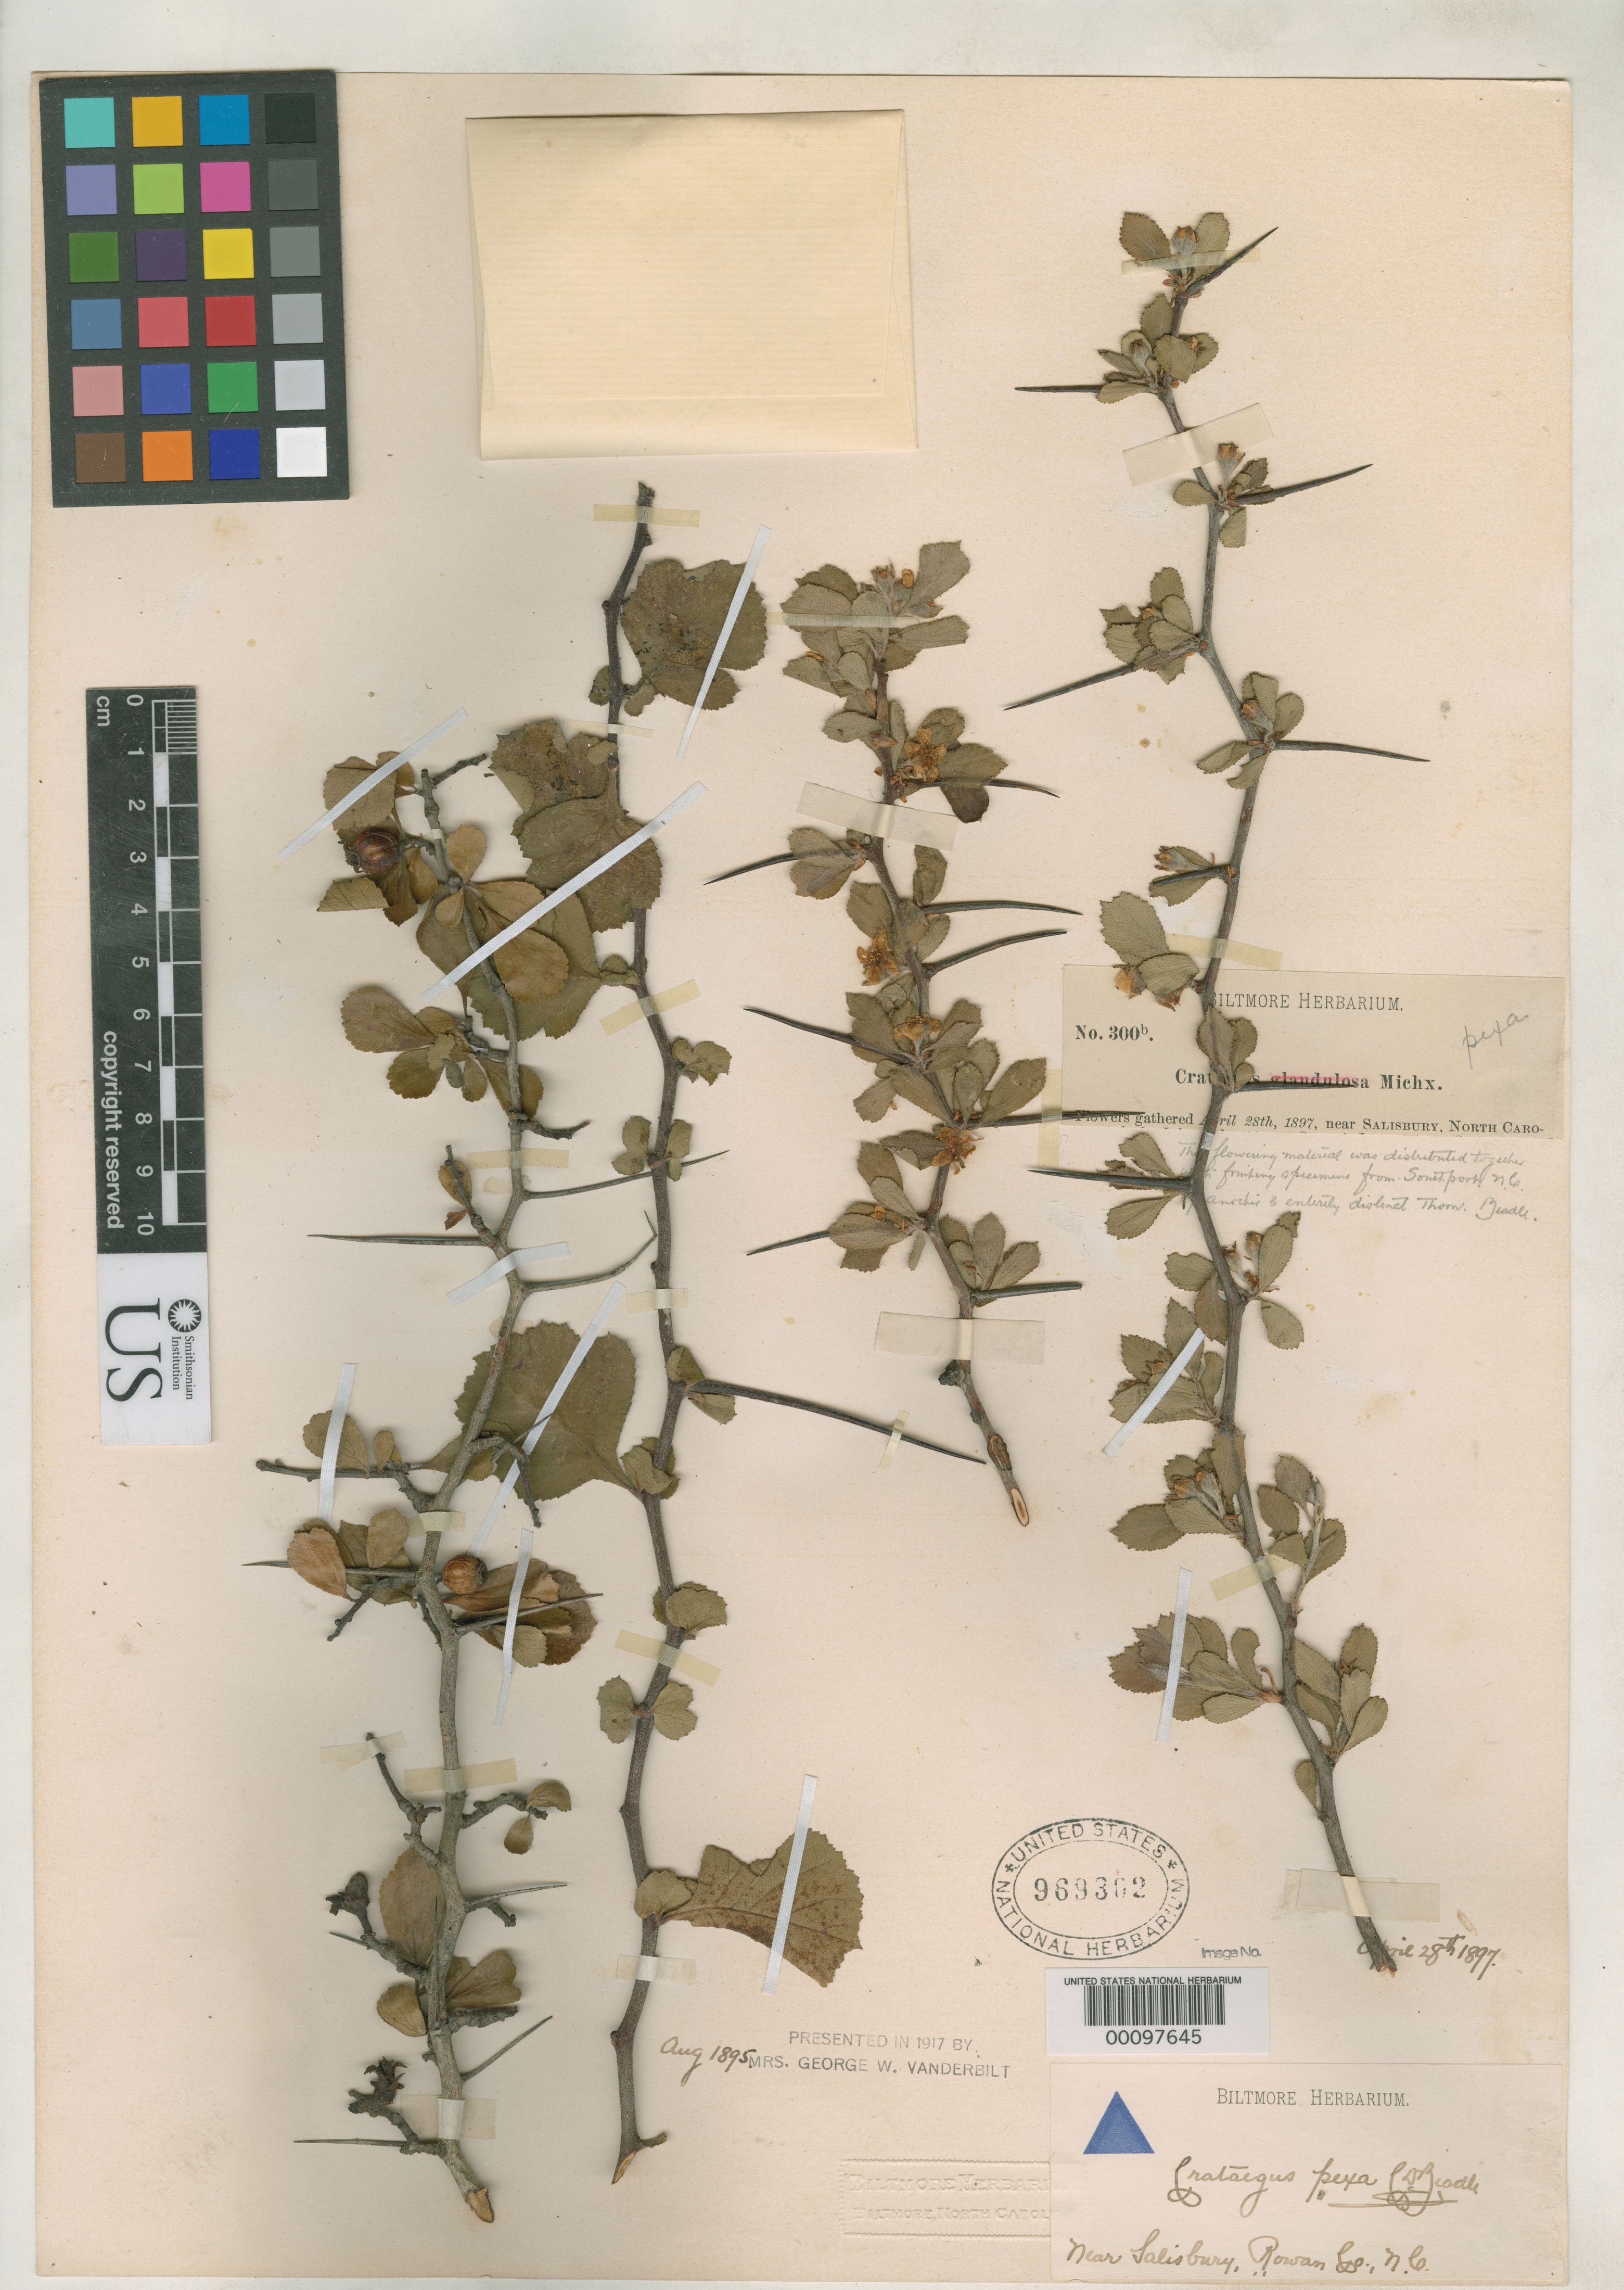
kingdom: Plantae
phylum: Tracheophyta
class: Magnoliopsida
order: Rosales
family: Rosaceae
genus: Crataegus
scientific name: Crataegus pexa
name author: Beadle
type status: Syntype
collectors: ex herb. Biltmore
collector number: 300b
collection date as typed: Aug 1879 and 28 Apr 1897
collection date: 1879-08,1897-04-28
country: United States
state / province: North Carolina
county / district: Rowan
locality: Near Salisbury.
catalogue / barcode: US 969302